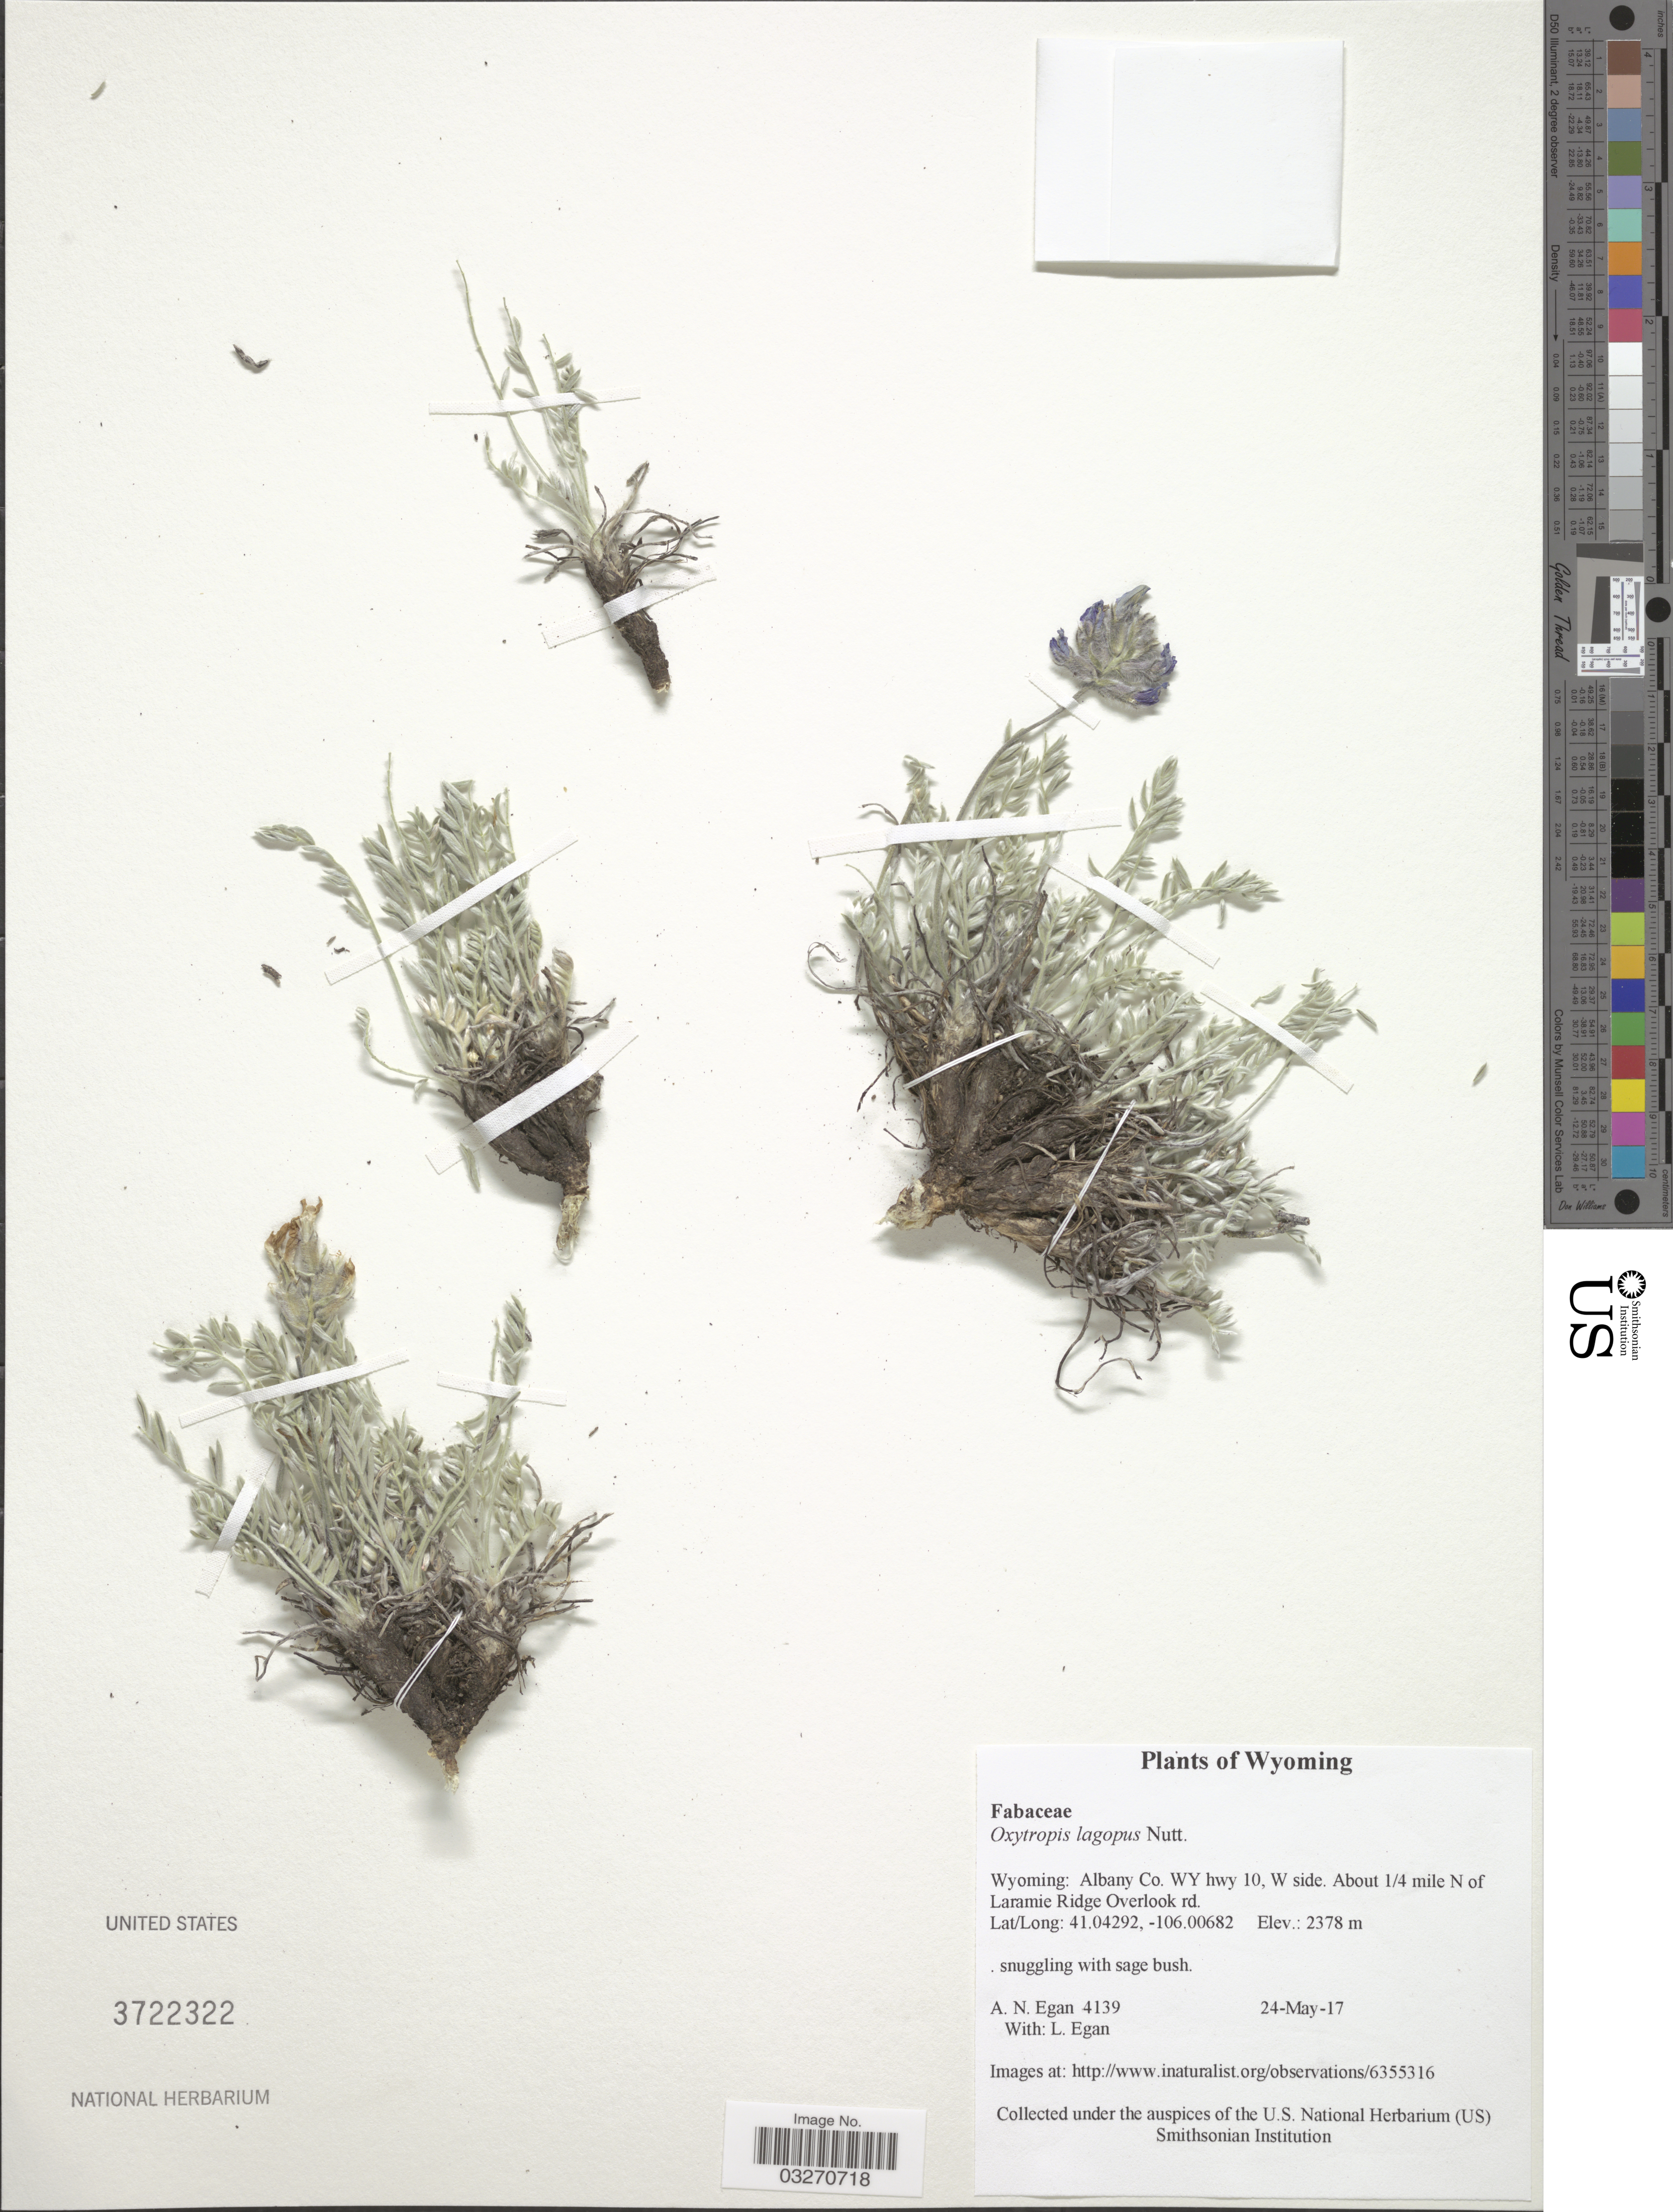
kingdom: Plantae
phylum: Tracheophyta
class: Magnoliopsida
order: Fabales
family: Fabaceae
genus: Oxytropis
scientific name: Oxytropis lagopus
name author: Nutt.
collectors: A. N. Egan & L. Egan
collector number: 4139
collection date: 2017-05-24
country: United States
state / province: Wyoming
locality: Albany Co. WY hwy 10, W side. About 1/4 mile N of Laramie Ridge Overlook rd.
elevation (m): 2378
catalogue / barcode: US 3722322